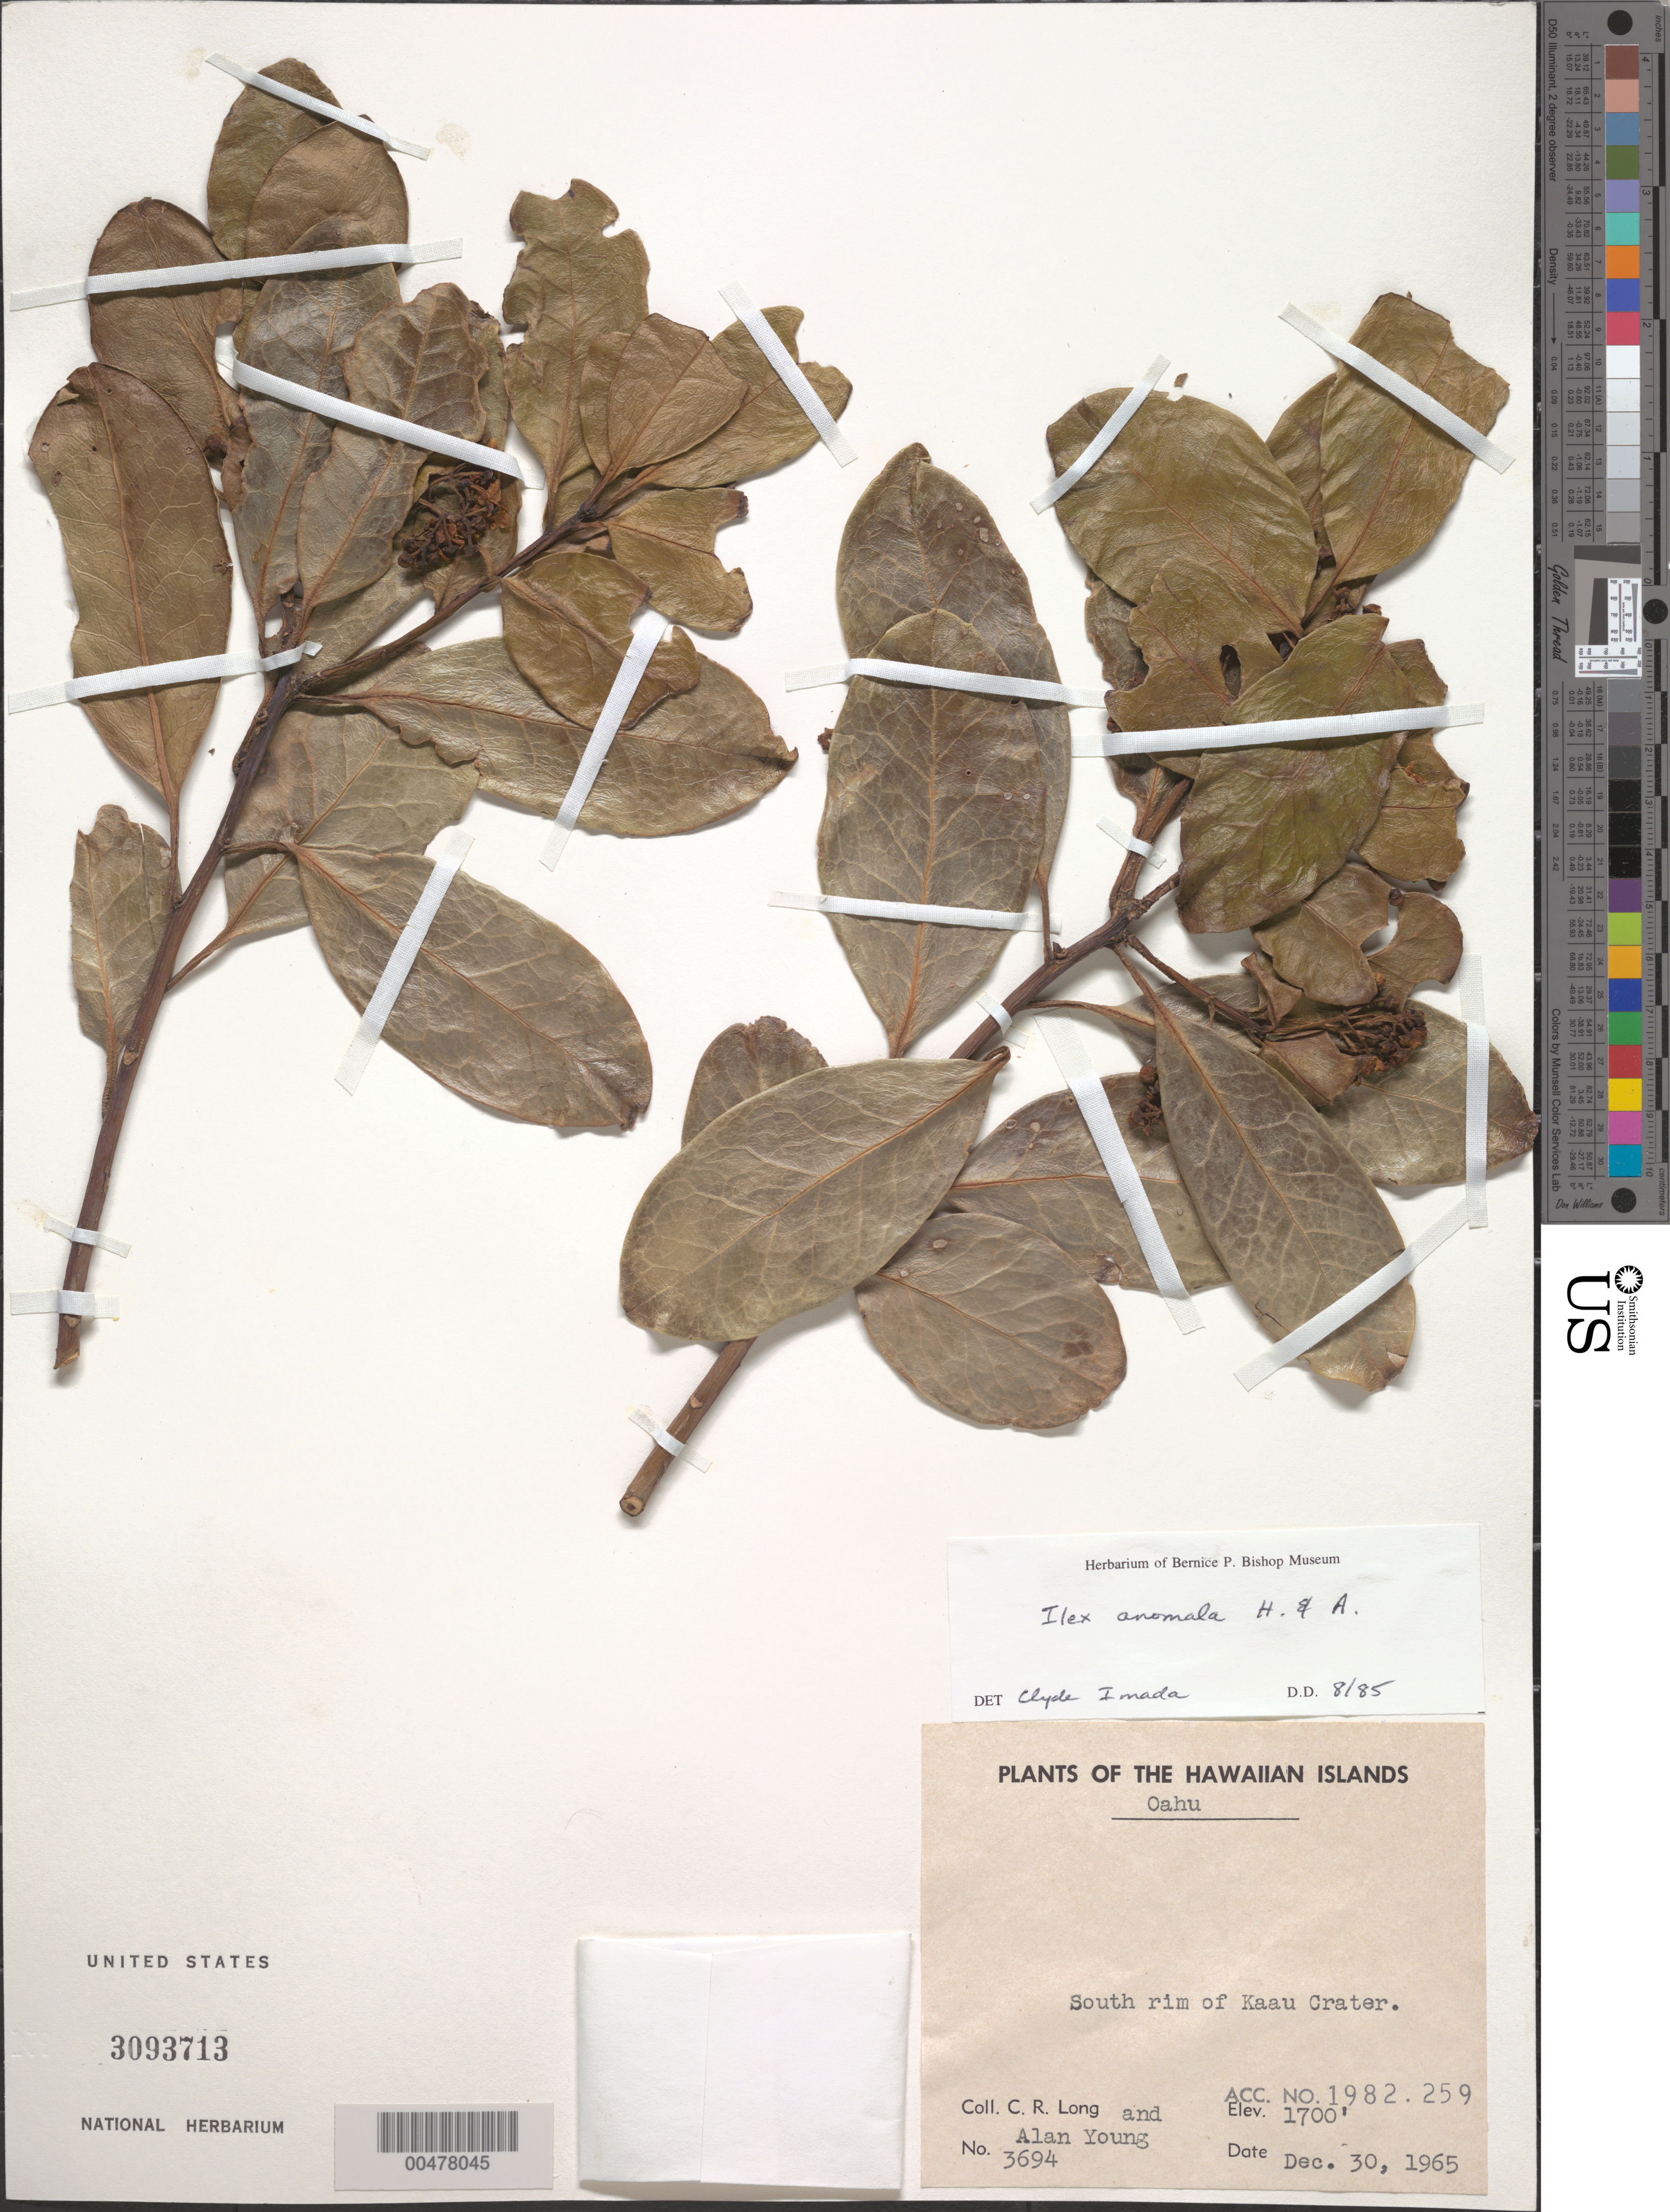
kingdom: Plantae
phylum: Tracheophyta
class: Magnoliopsida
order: Aquifoliales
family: Aquifoliaceae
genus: Ilex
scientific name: Ilex anomala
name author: Hook. & Arn.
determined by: Imada, C. T.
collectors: C. Long & A. Young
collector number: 3694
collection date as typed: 30 Dec 1965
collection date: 1965-12-30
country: United States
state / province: Hawaii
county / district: Honolulu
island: Oahu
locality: S rim of Kaau Crater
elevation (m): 518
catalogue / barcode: US 3093713